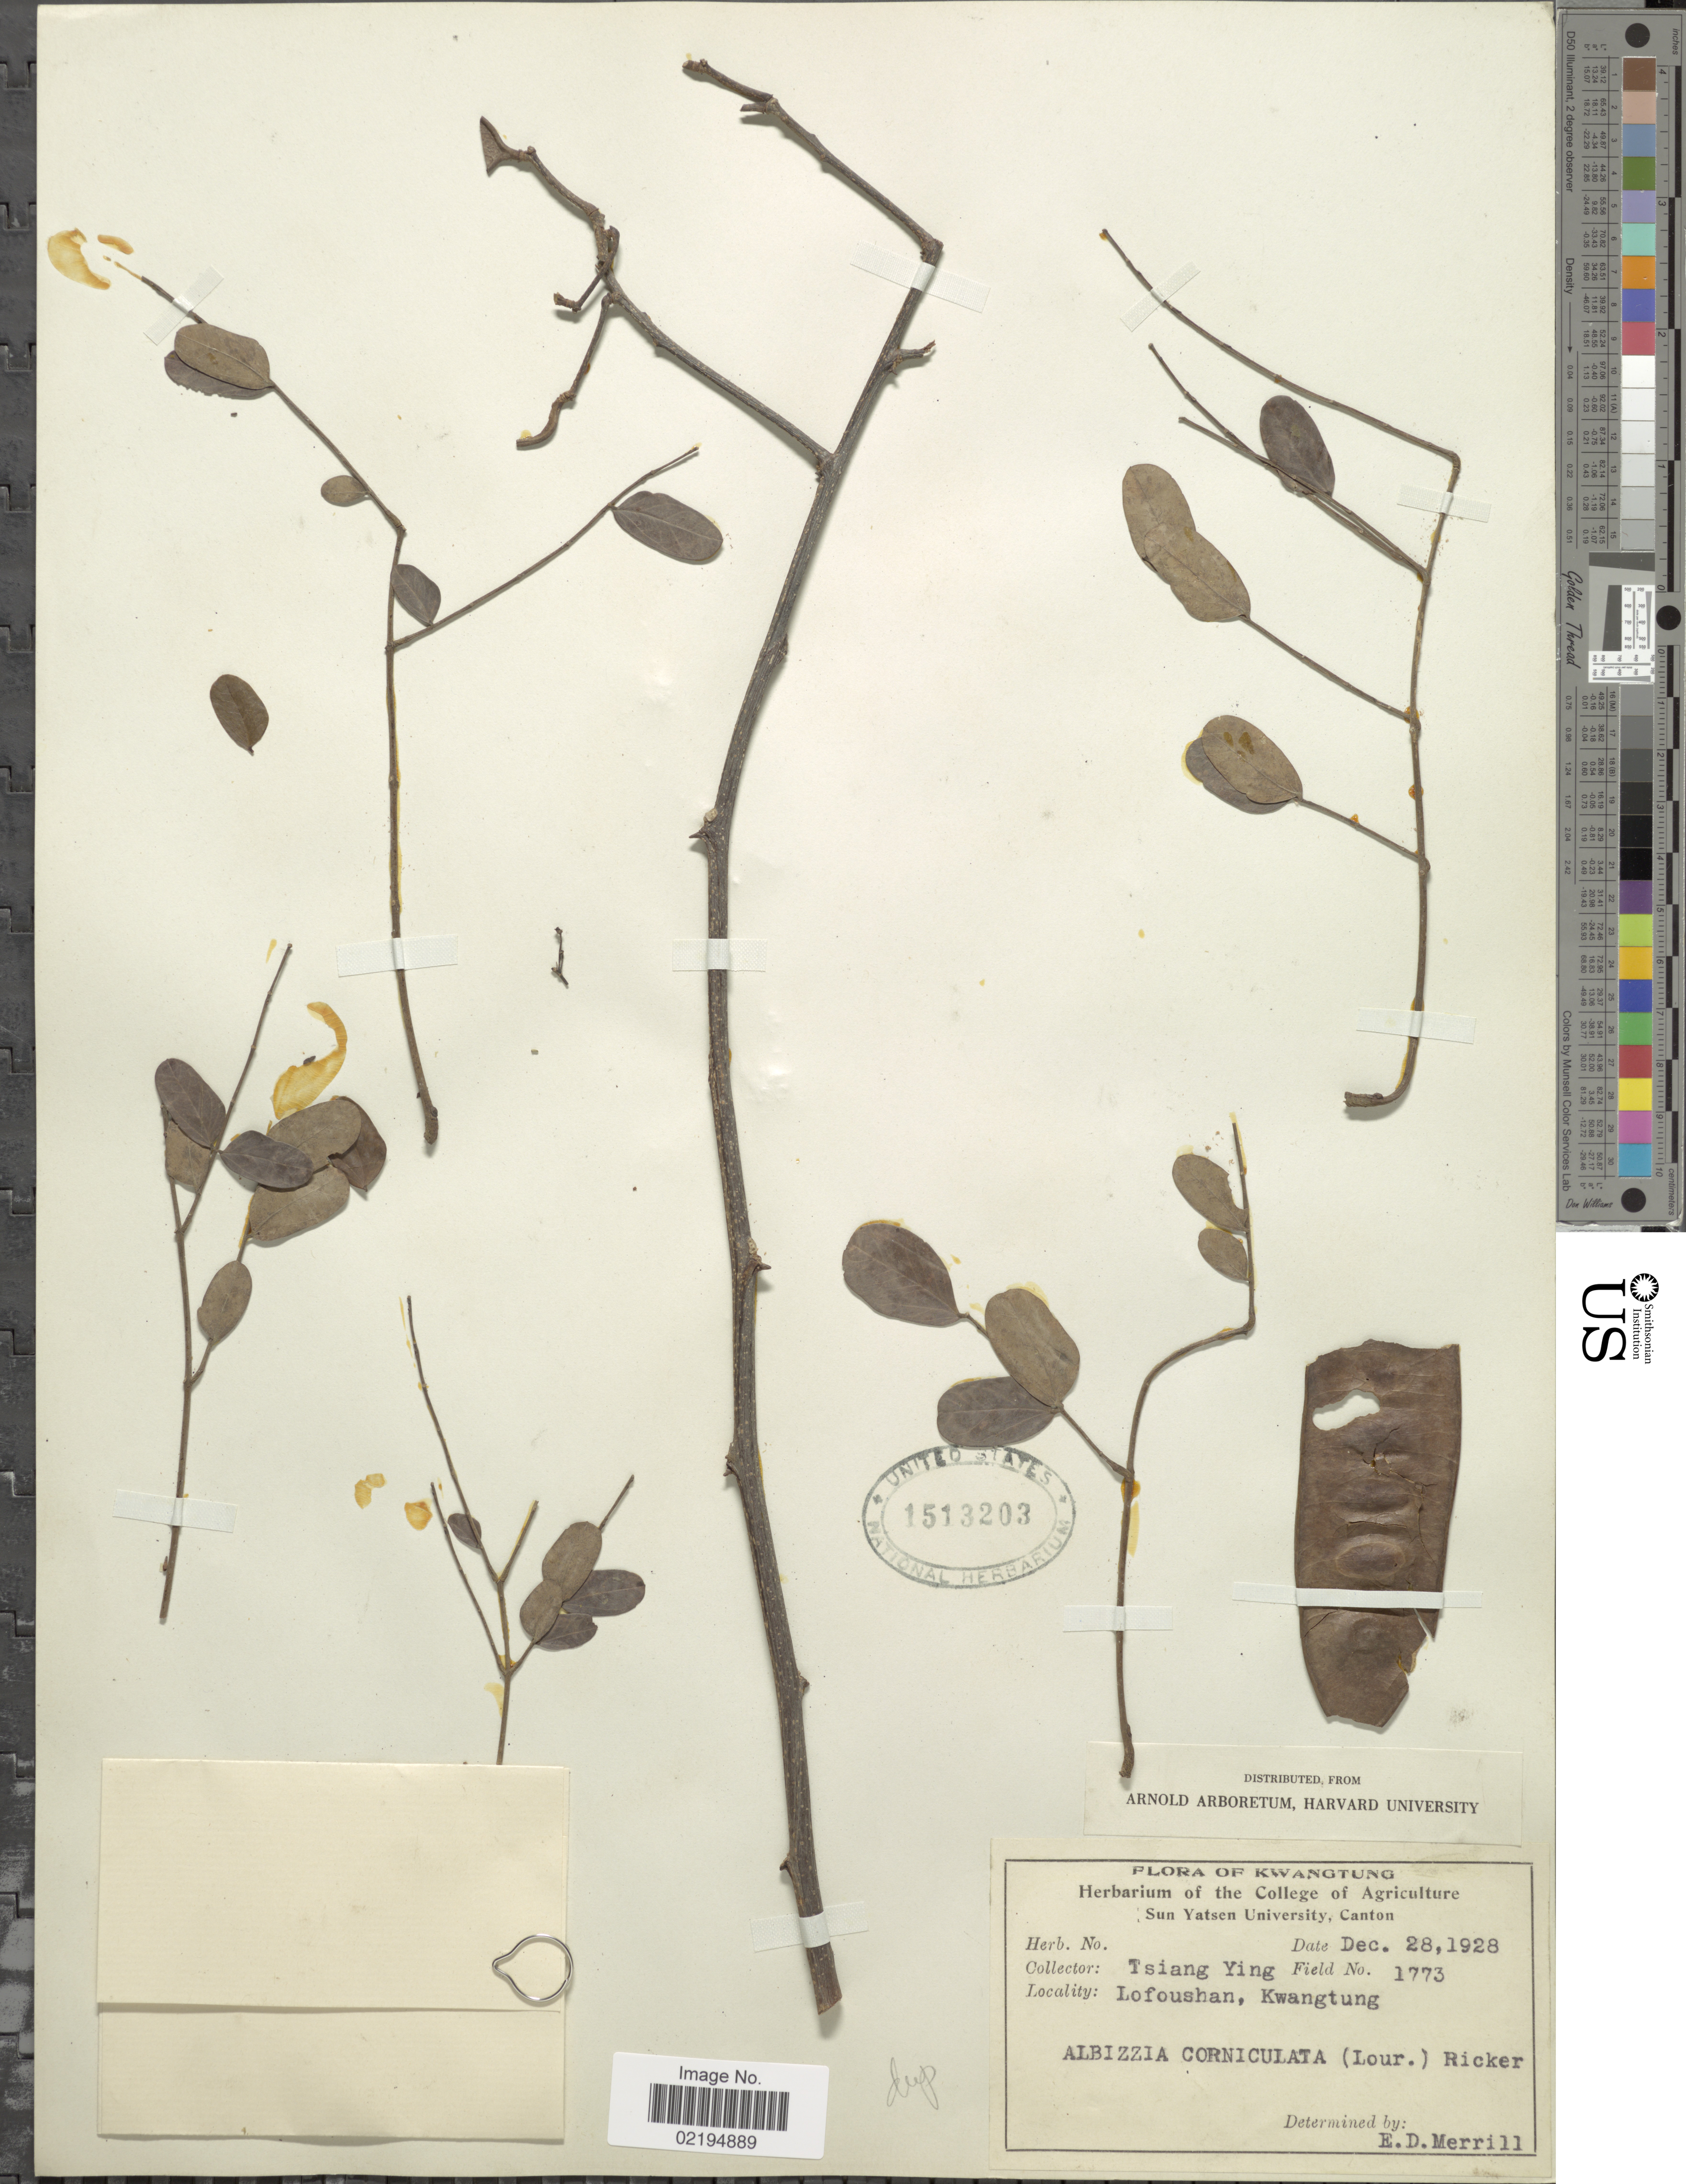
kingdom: Plantae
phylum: Tracheophyta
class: Magnoliopsida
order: Fabales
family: Fabaceae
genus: Albizia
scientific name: Albizia corniculata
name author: (Lour.) Druce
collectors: T. Ying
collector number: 1773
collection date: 1928-12-28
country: China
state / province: Guangdong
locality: Kwangtung, Lofoushan.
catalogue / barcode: US 1513203